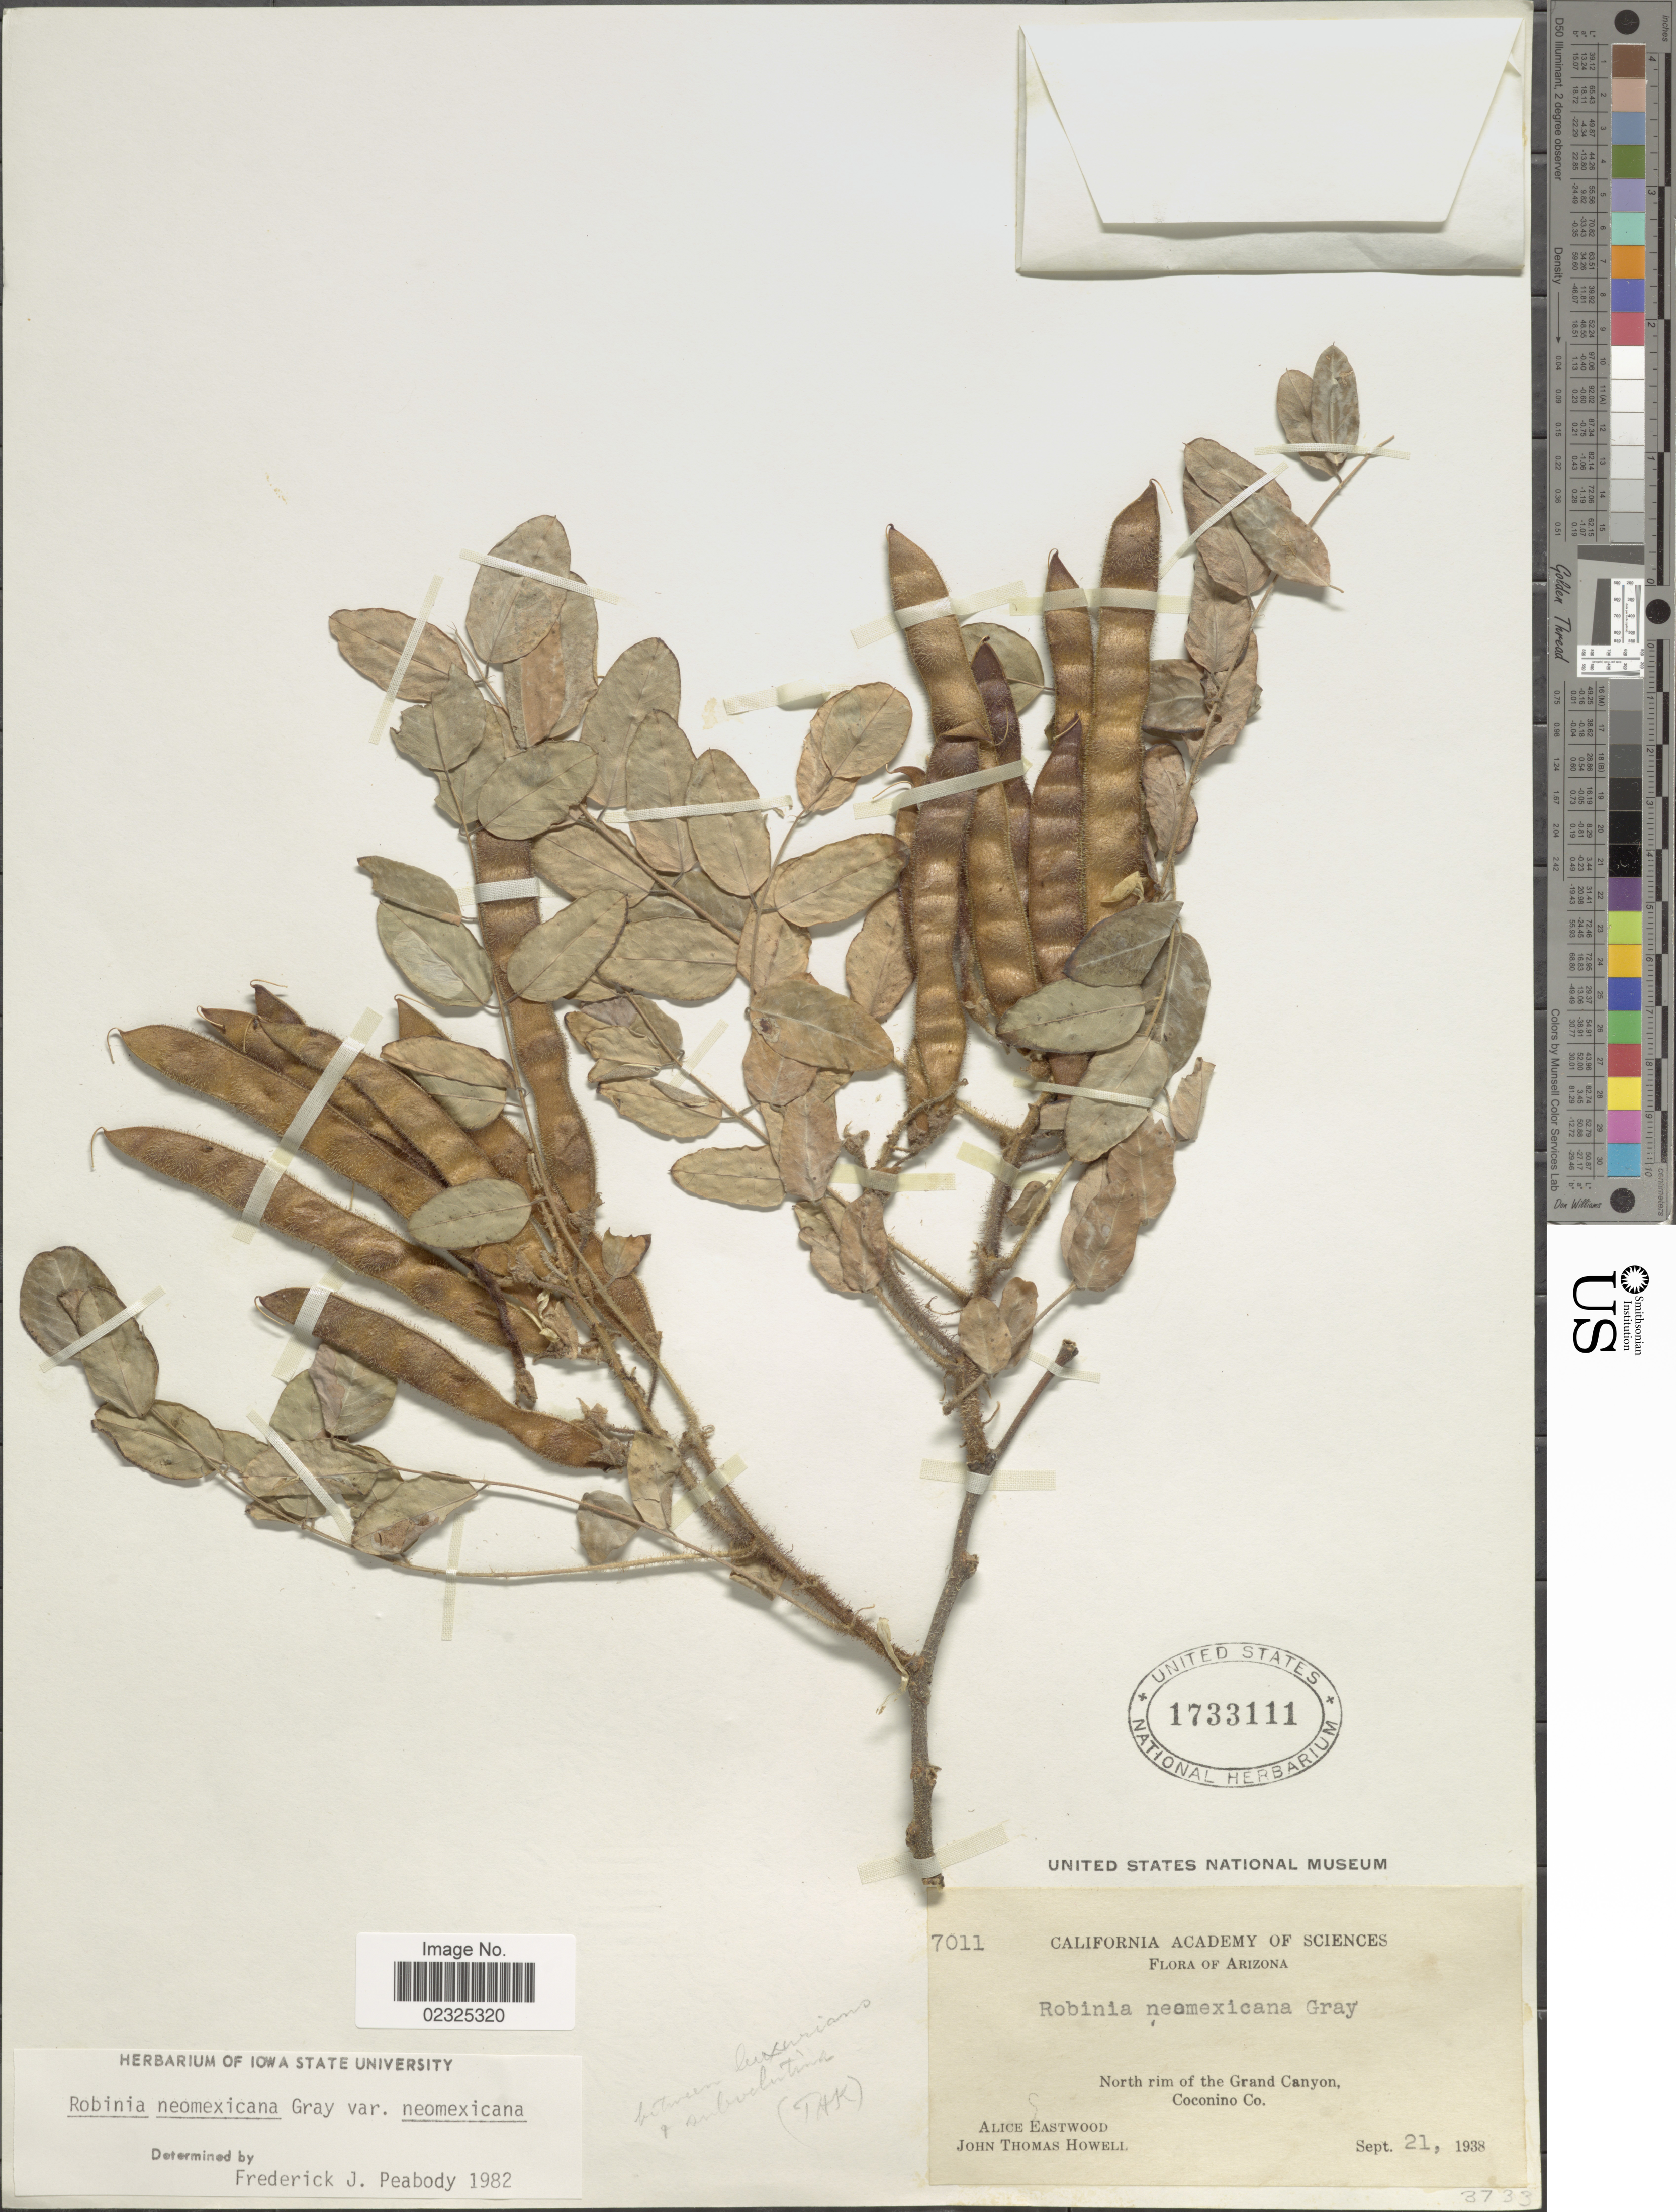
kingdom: Plantae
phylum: Tracheophyta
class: Magnoliopsida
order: Fabales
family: Fabaceae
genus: Robinia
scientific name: Robinia neomexicana var. neomexicana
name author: A. Gray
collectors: A. Eastwood & J. T. Baldwin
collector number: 7011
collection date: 1938-09-21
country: United States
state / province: Arizona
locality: North rim of the Grand Canyon, Coconino Co.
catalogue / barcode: US 1733111